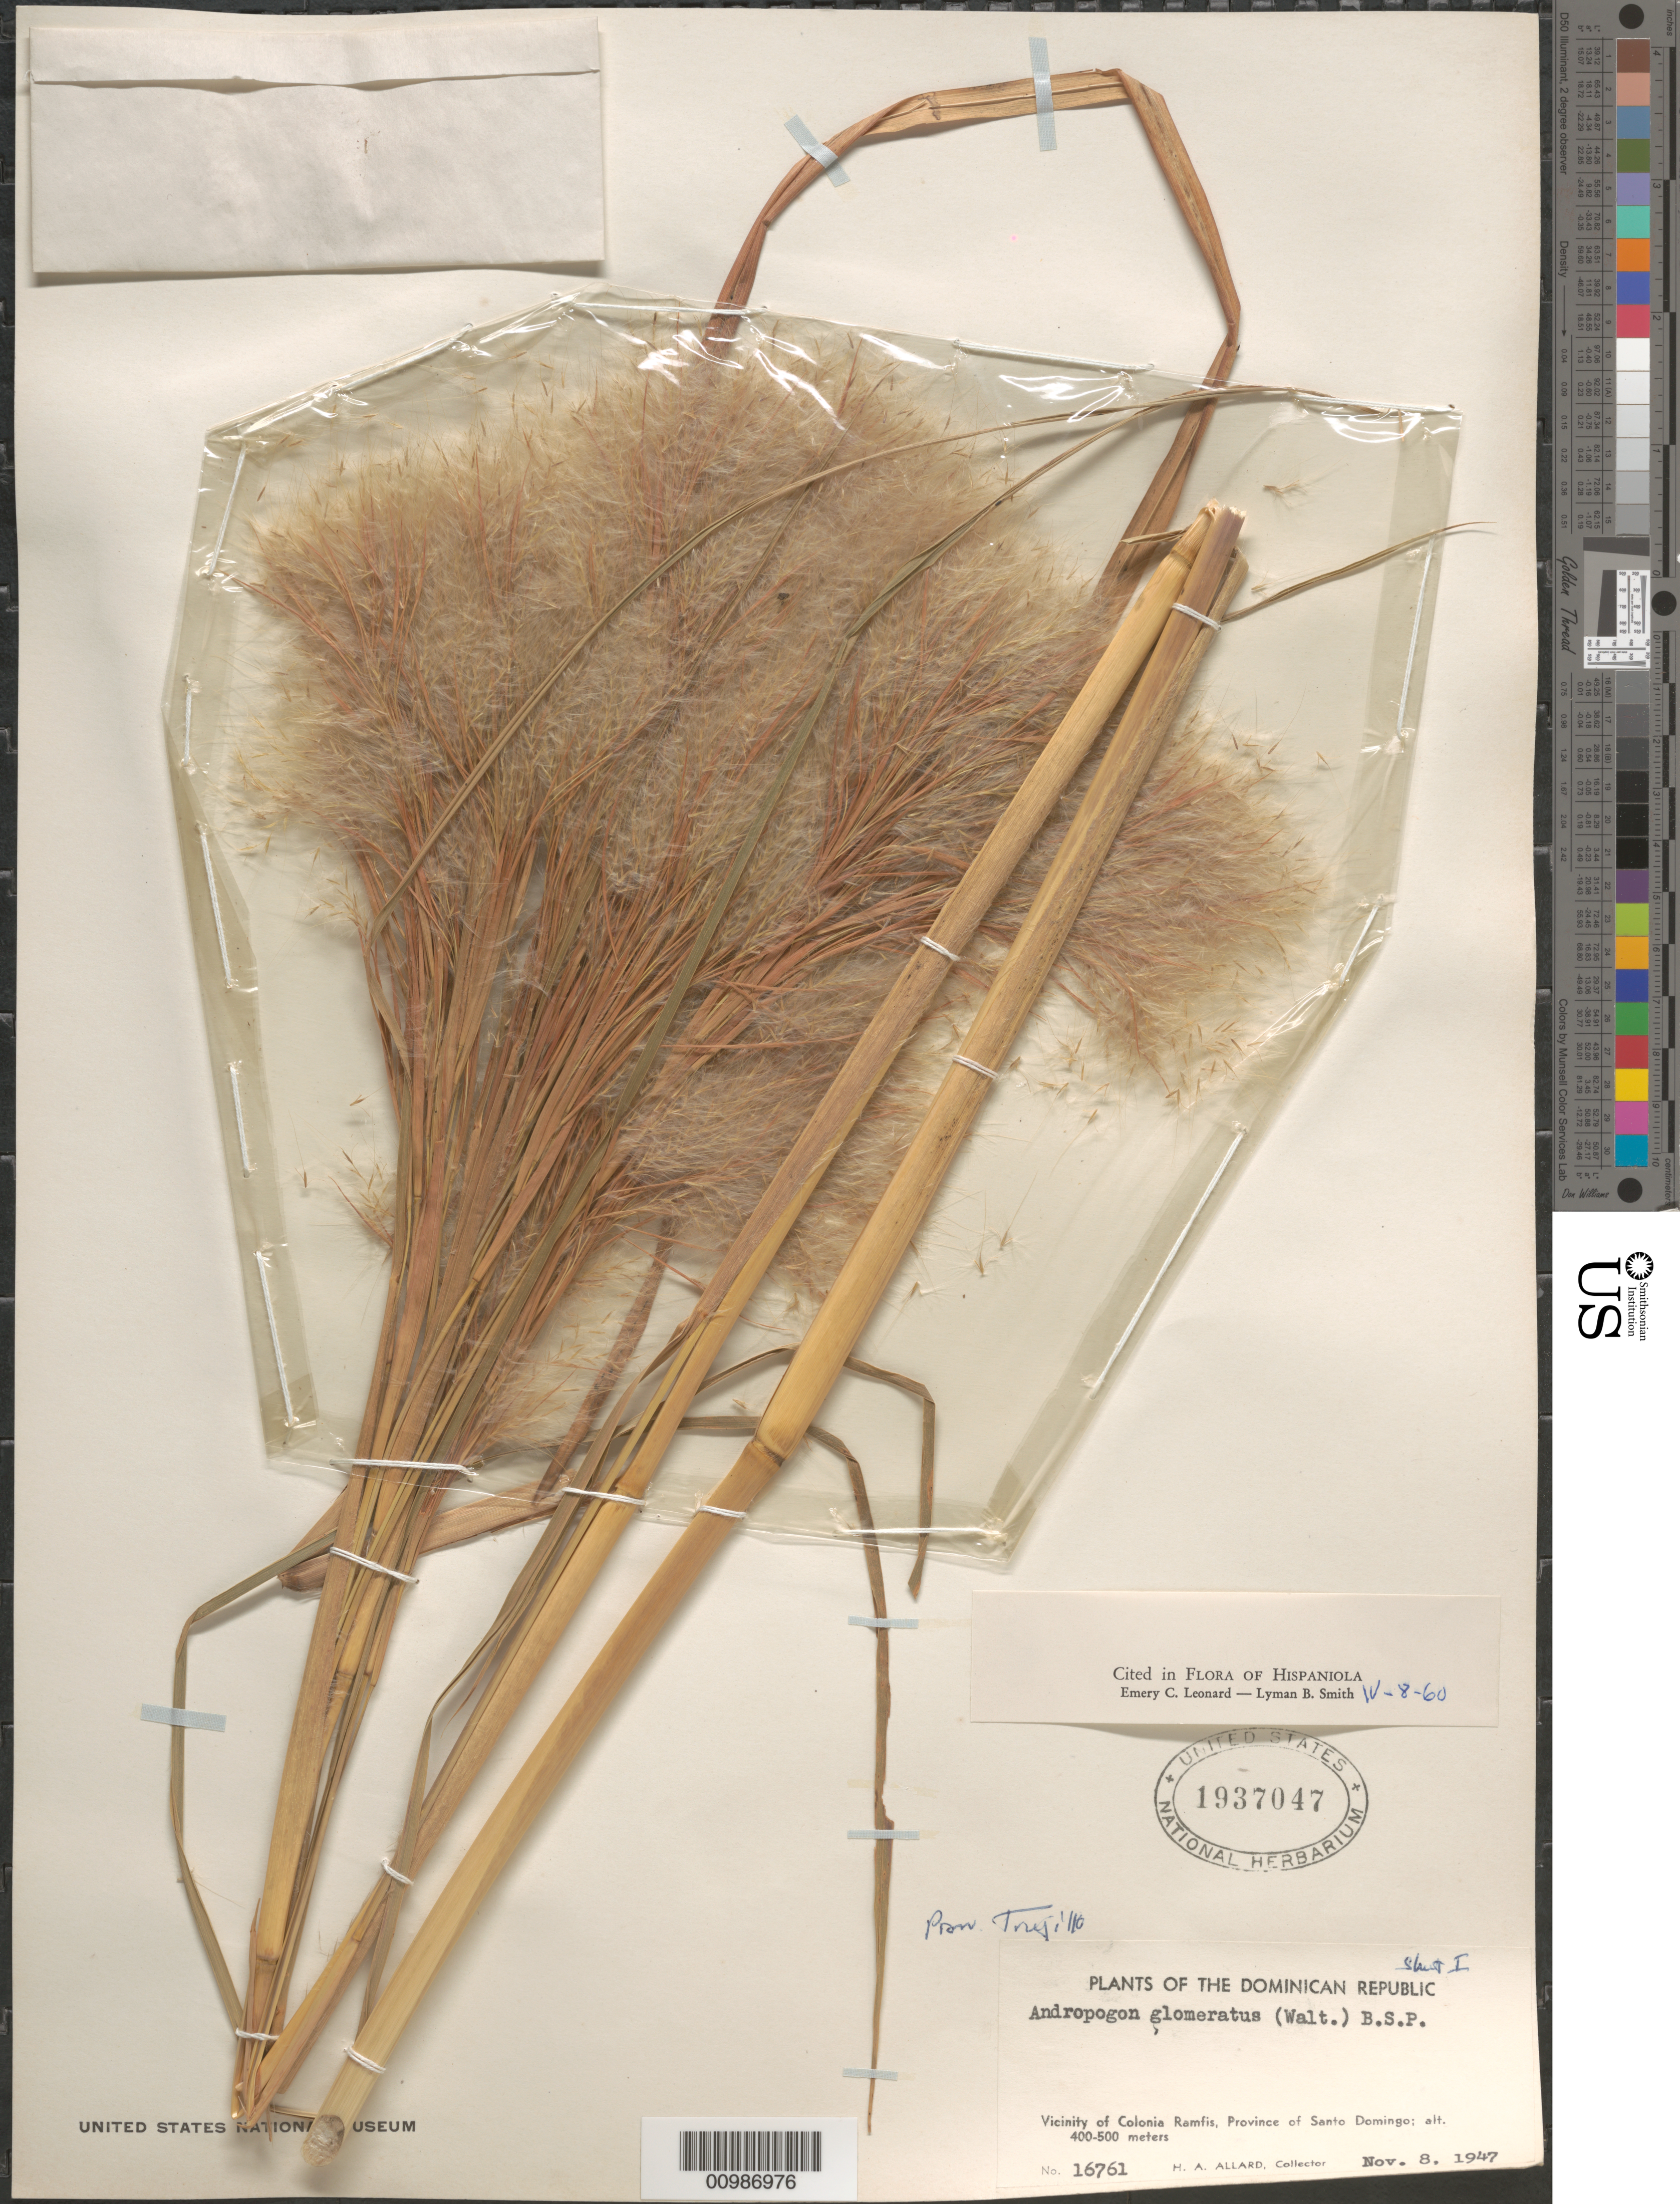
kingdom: Plantae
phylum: Tracheophyta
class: Liliopsida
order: Poales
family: Poaceae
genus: Andropogon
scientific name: Andropogon glomeratus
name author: (Walter) Britton, Stearns & Poggenb.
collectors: H. A. Allard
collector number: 16761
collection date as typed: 08 Nov 1947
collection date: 1947-11-08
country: Dominican Republic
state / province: Distrito Nacional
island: Hispaniola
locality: Vicinity of Colonia Ramfis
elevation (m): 400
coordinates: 0 N, 0 E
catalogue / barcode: US 1937047